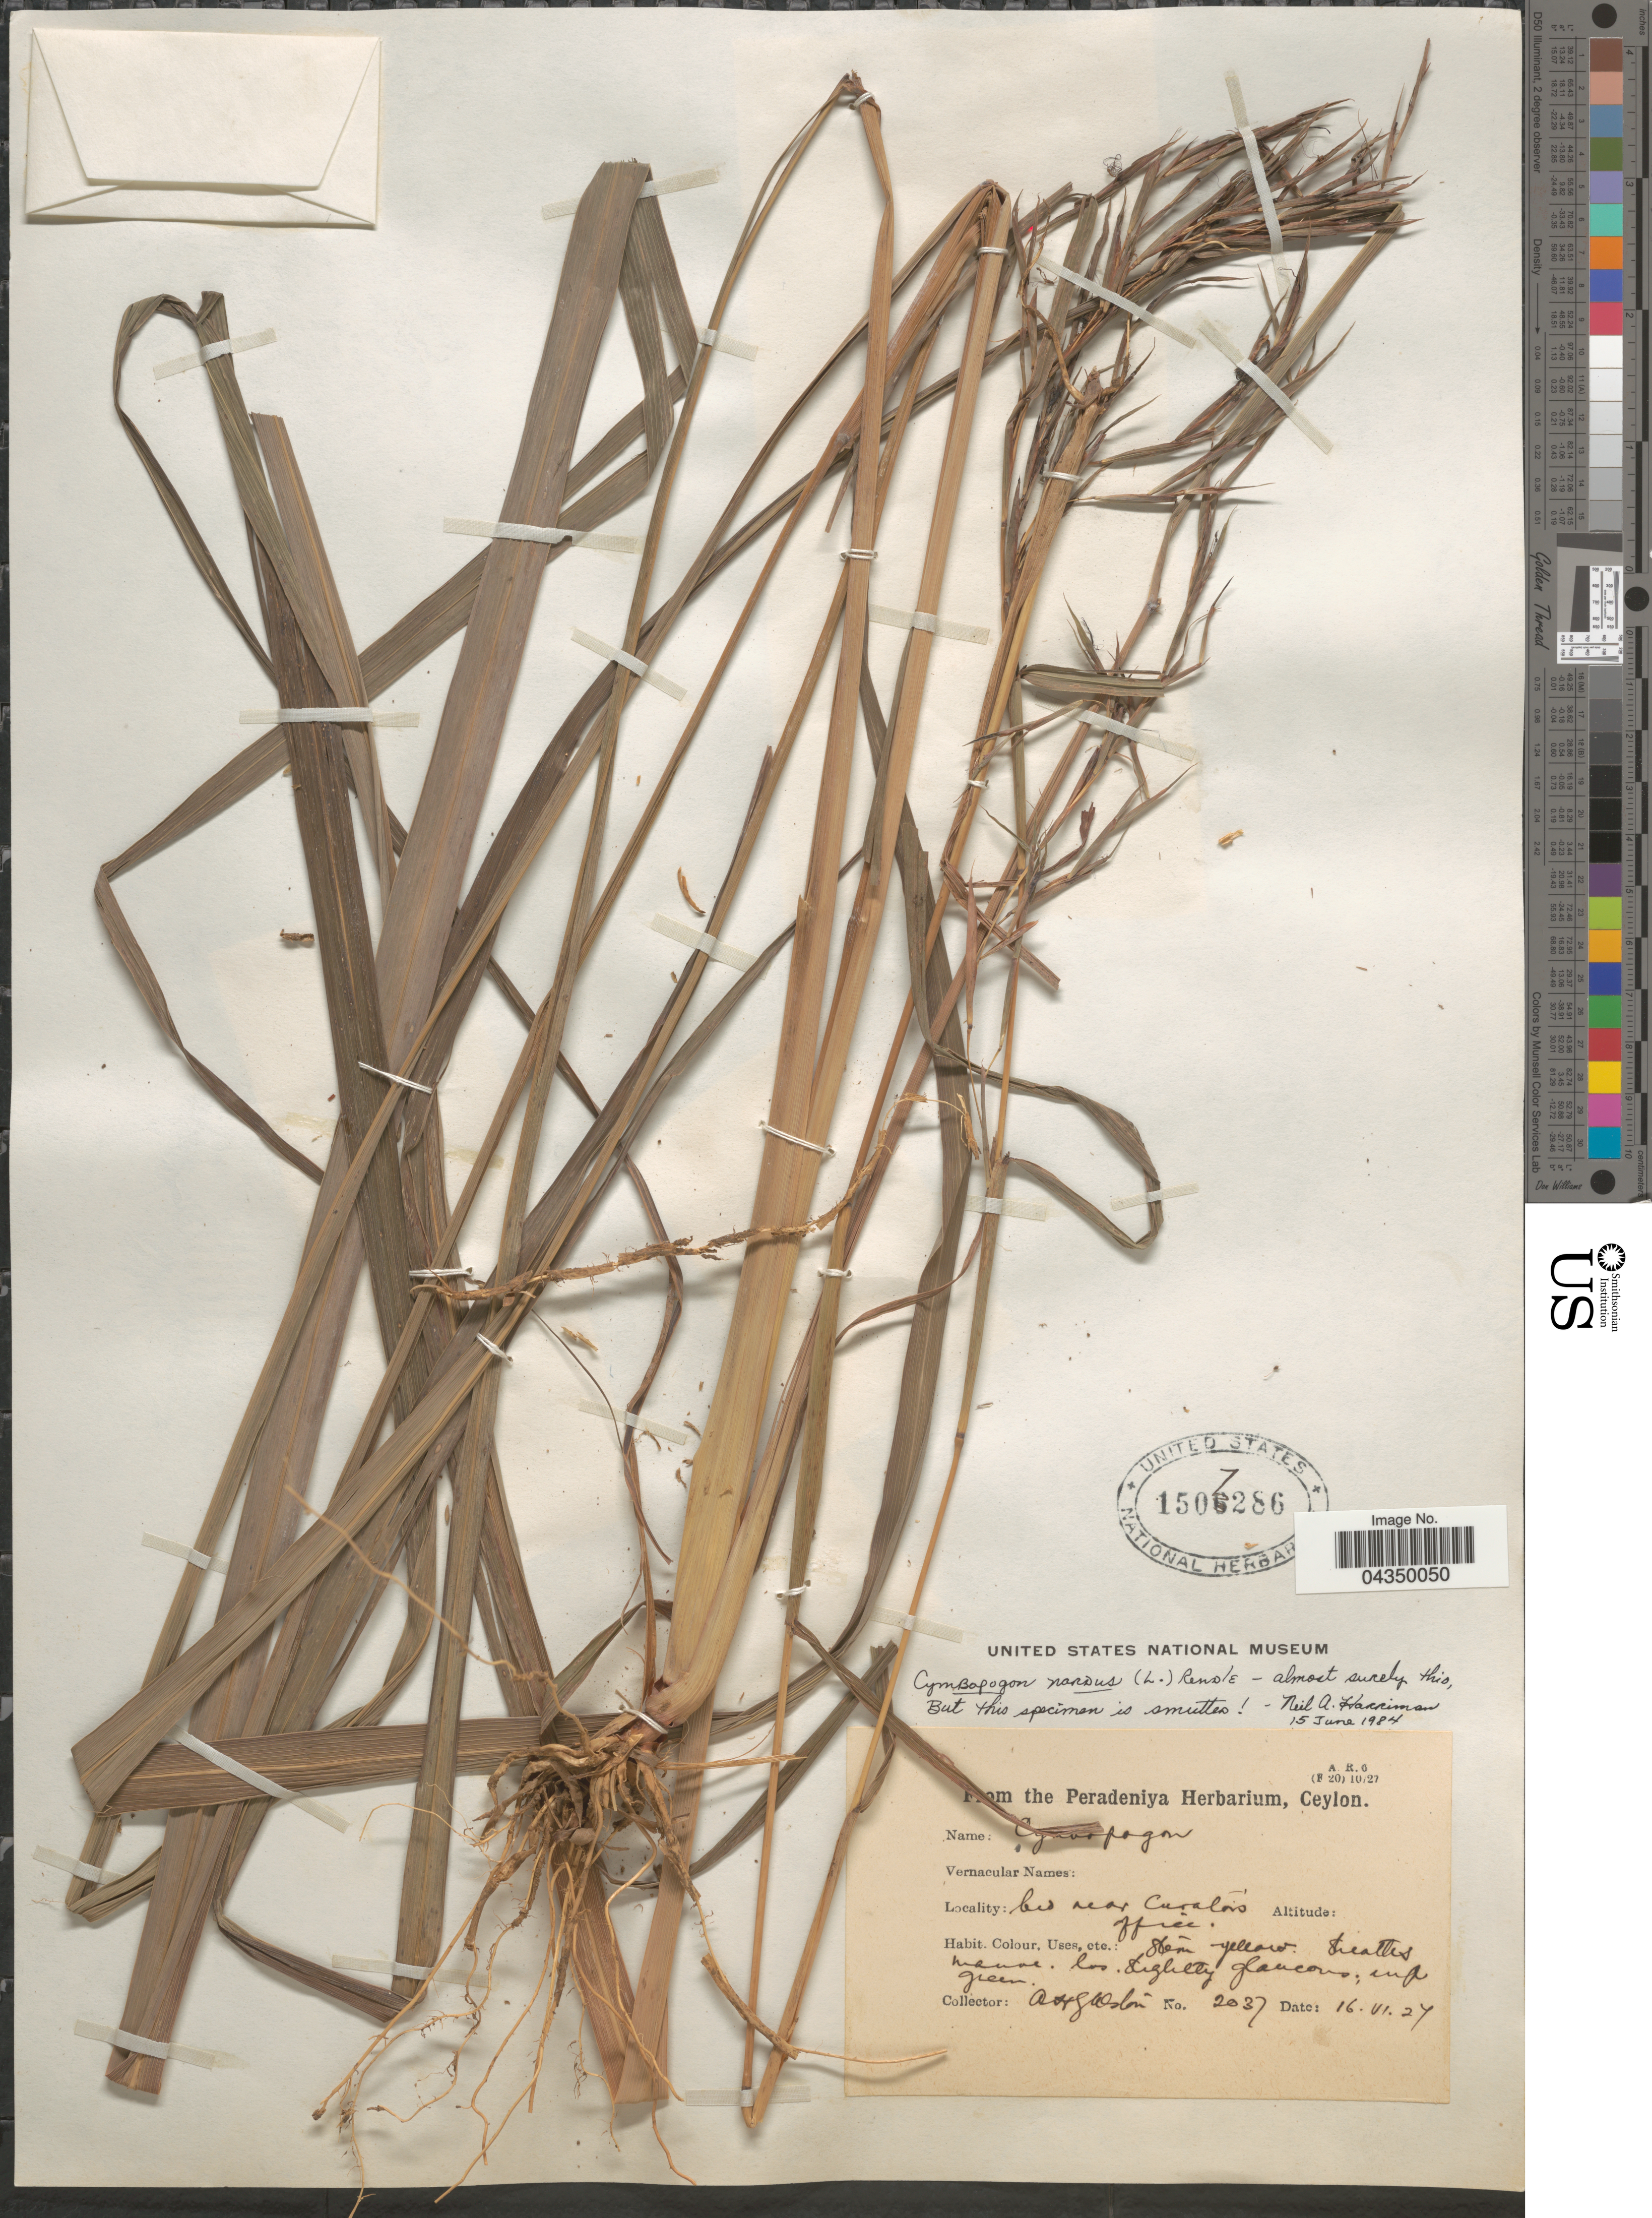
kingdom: Plantae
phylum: Tracheophyta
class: Liliopsida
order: Poales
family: Poaceae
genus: Cymbopogon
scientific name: Cymbopogon nardus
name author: (L.) Rendle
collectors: A. H. Alston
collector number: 2037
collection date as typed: Transcribed d/m/y: 16/6/27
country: Sri Lanka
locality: Bed near Curators office.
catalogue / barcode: US 1507286